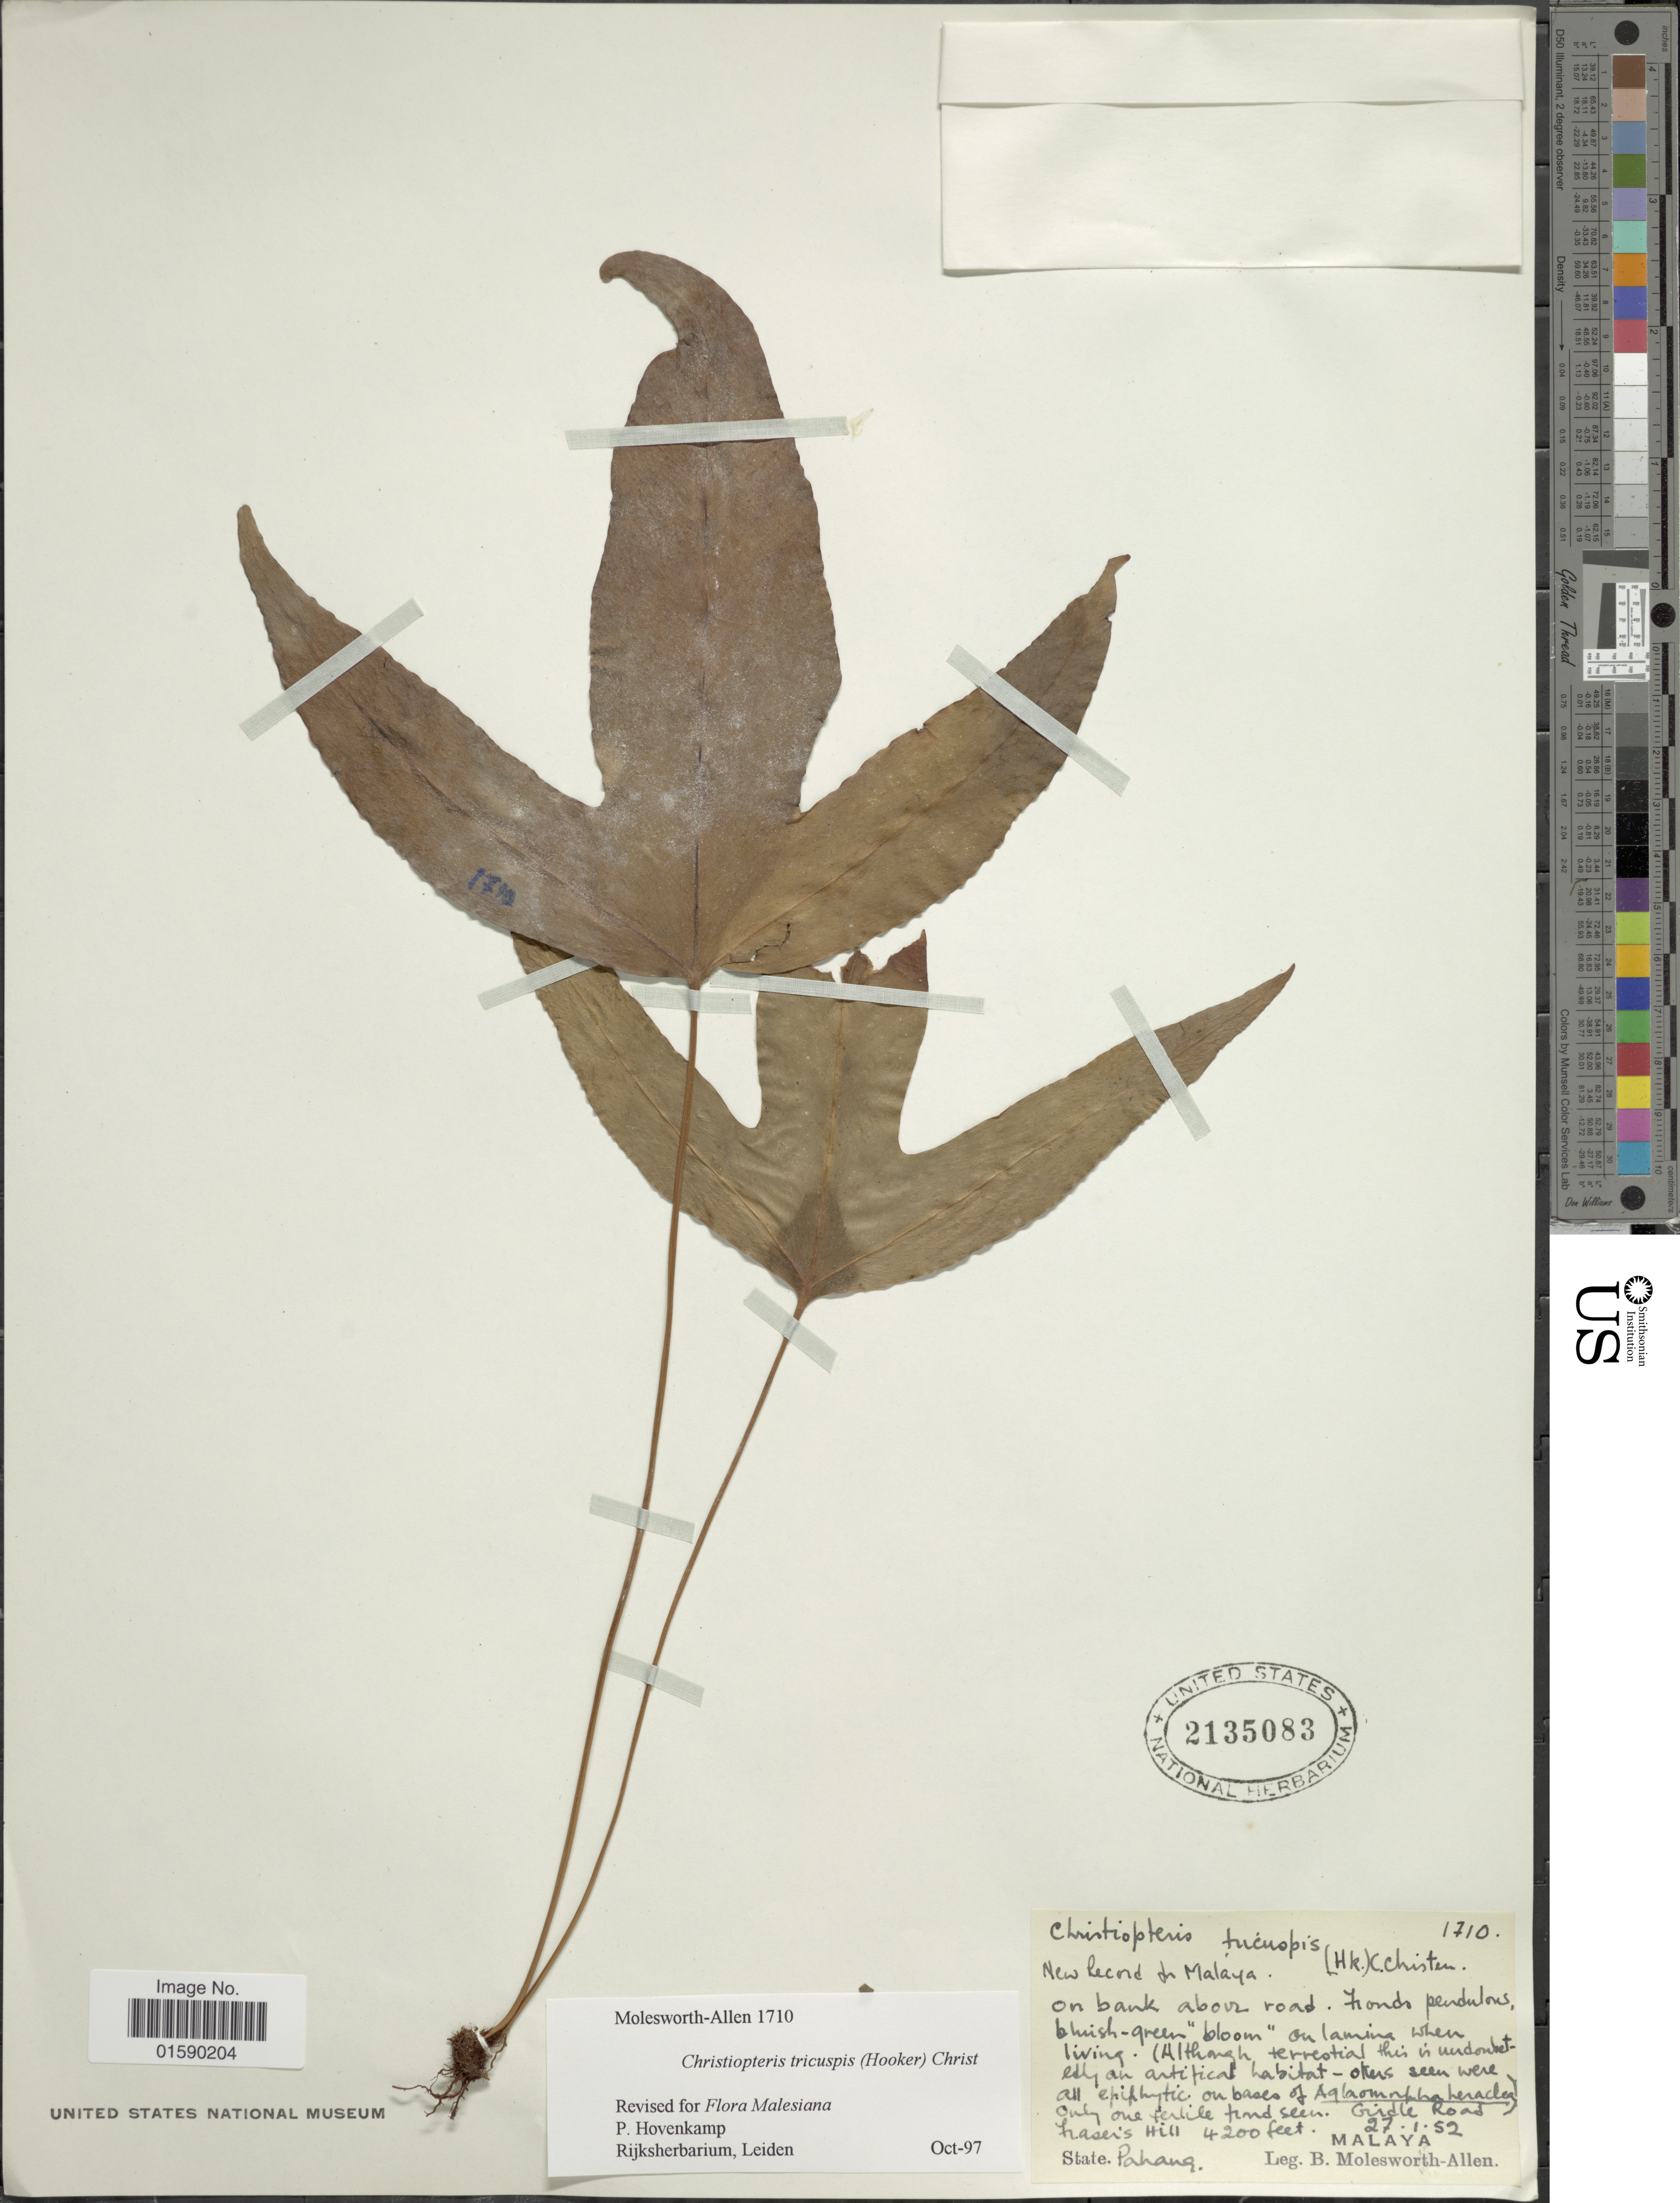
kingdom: Plantae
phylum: Tracheophyta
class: Polypodiopsida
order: Polypodiales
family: Polypodiaceae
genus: Christiopteris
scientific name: Christiopteris tricuspis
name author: (Hook.) Christ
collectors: B. E. G. Molesworth-Allen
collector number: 1710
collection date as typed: Transcribed d/m/y: 27/1/52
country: Malaysia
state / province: Pahang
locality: Gridle Road, Fraser's Hill. Malaya. State Pahang.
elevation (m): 1280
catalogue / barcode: US 2135083